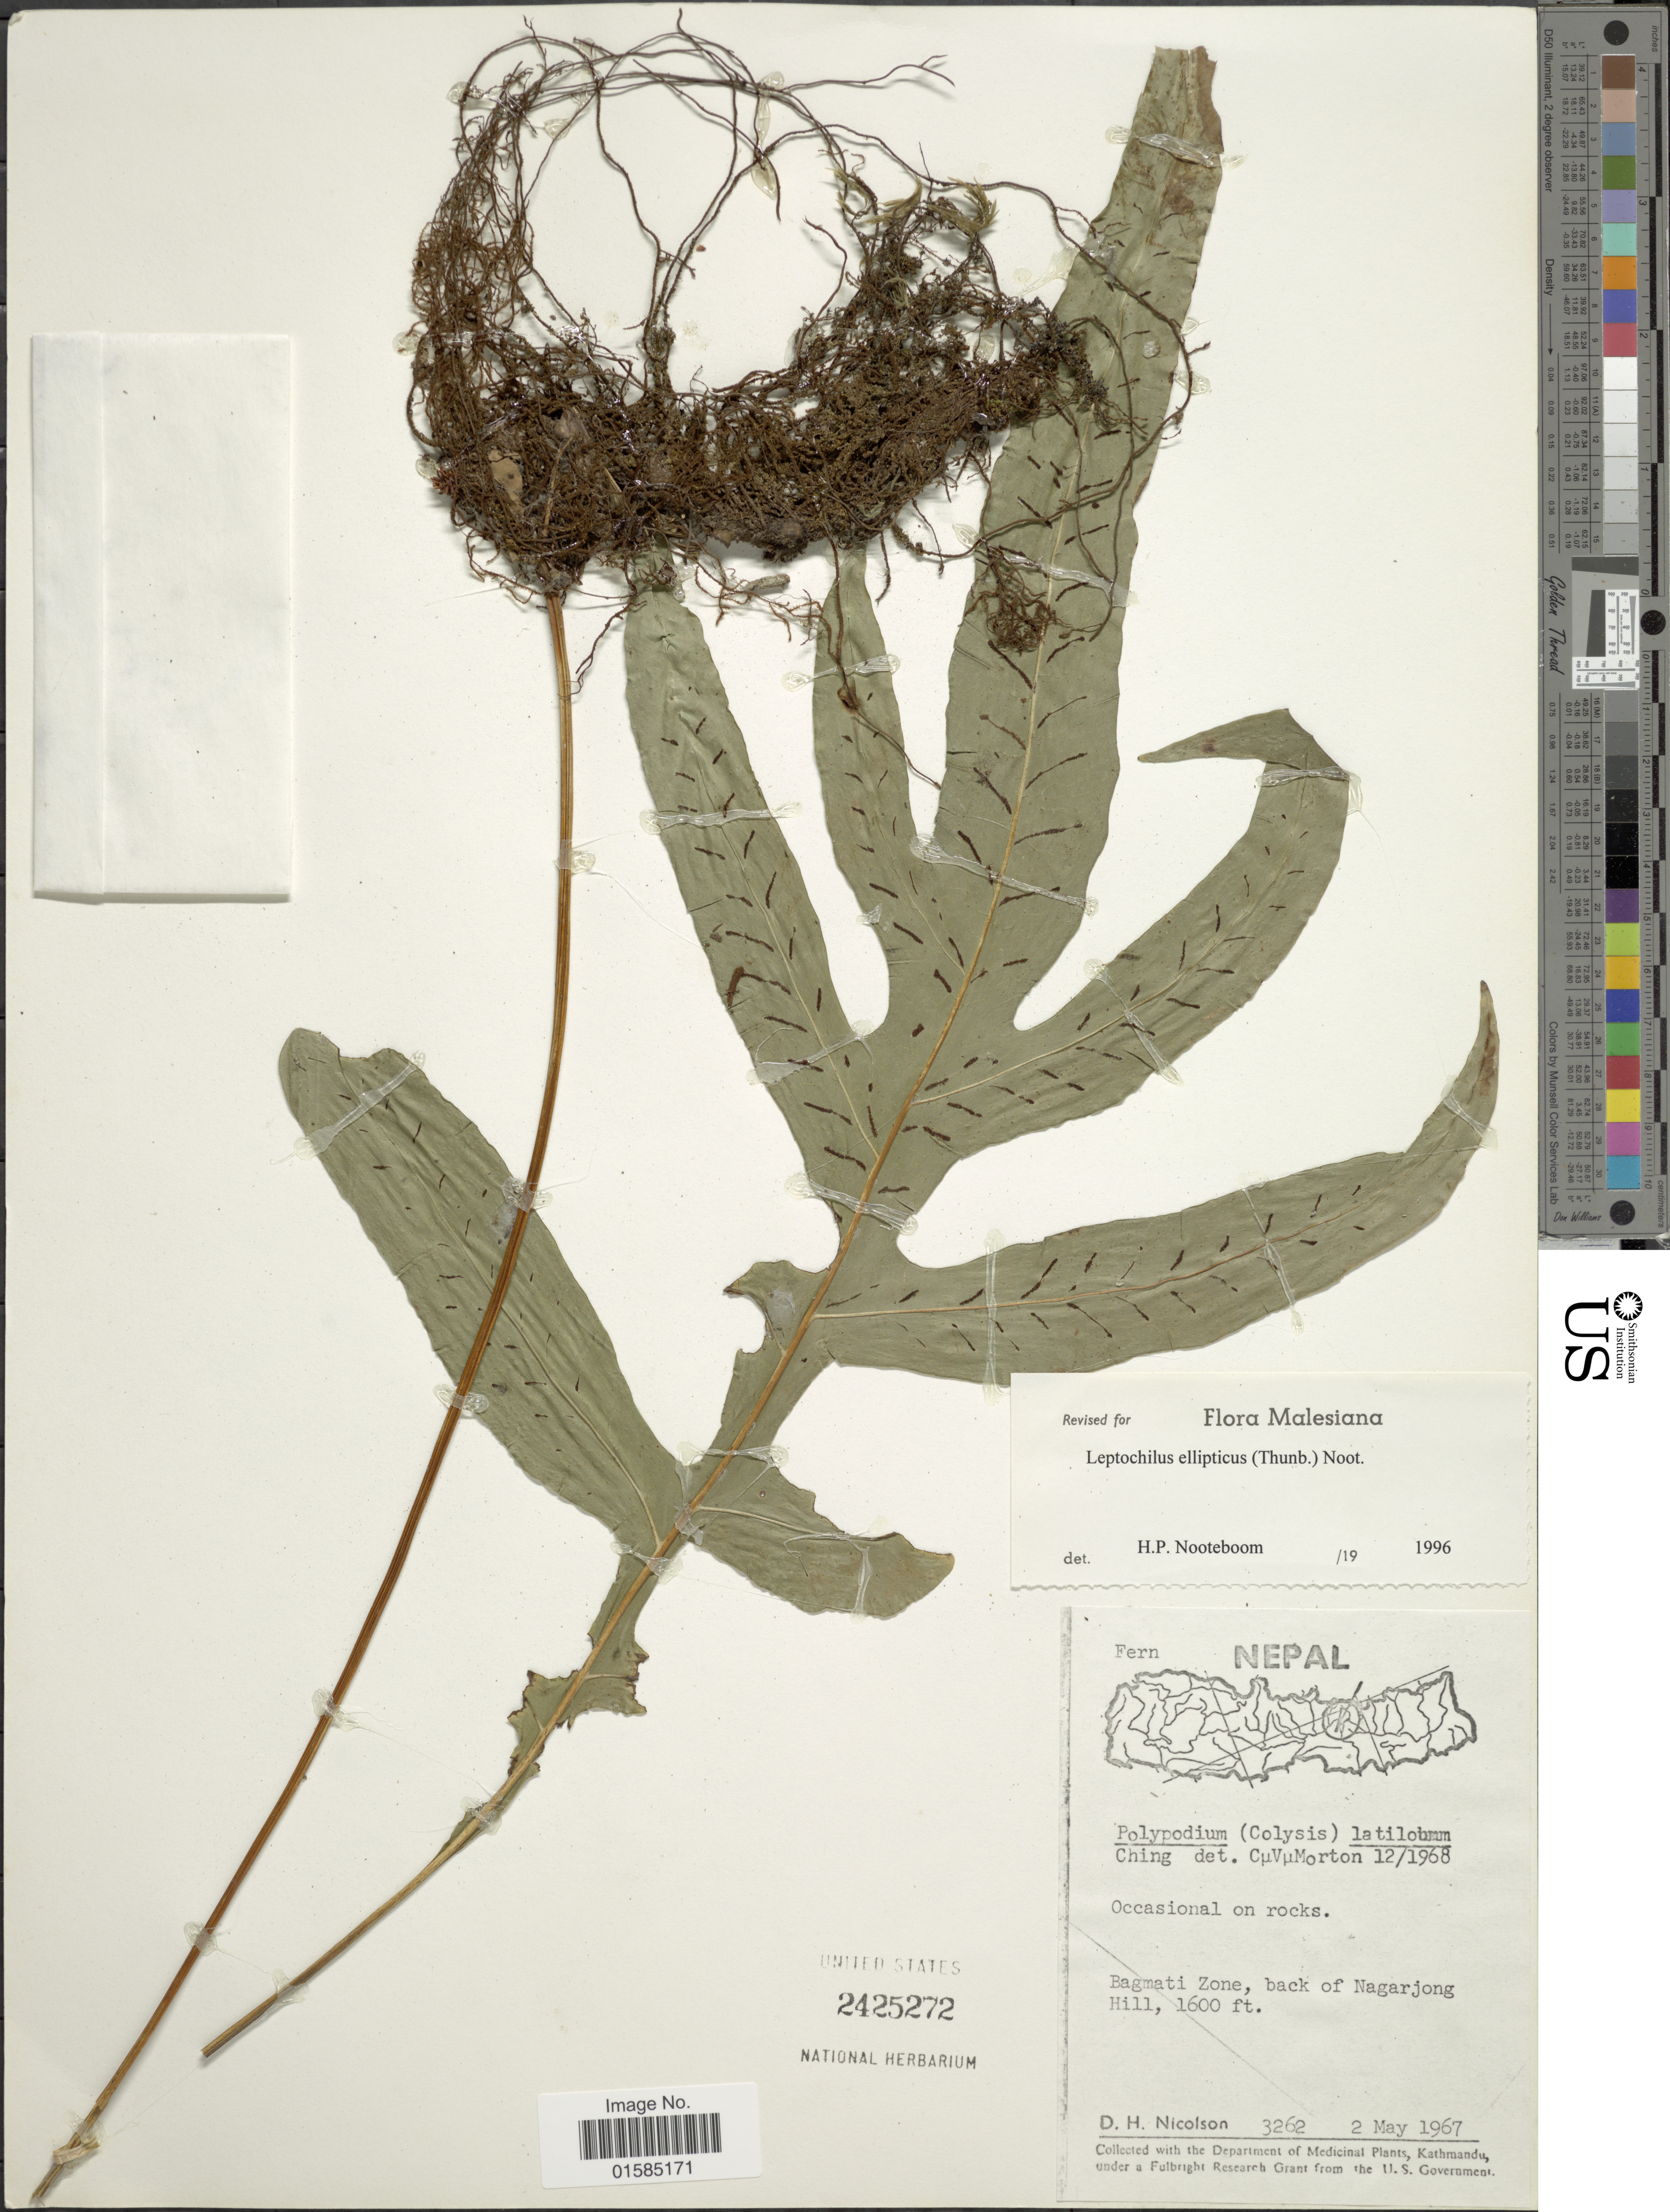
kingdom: Plantae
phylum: Tracheophyta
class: Polypodiopsida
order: Polypodiales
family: Polypodiaceae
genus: Leptochilus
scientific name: Leptochilus ellipticus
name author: (Thunb.) Noot.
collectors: D. H. Nicolson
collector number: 3262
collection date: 1967-05-02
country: Nepal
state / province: Bagmati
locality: Nepal, Bagmati Zone, back of Nagarjong Hill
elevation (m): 488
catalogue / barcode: US 2425272